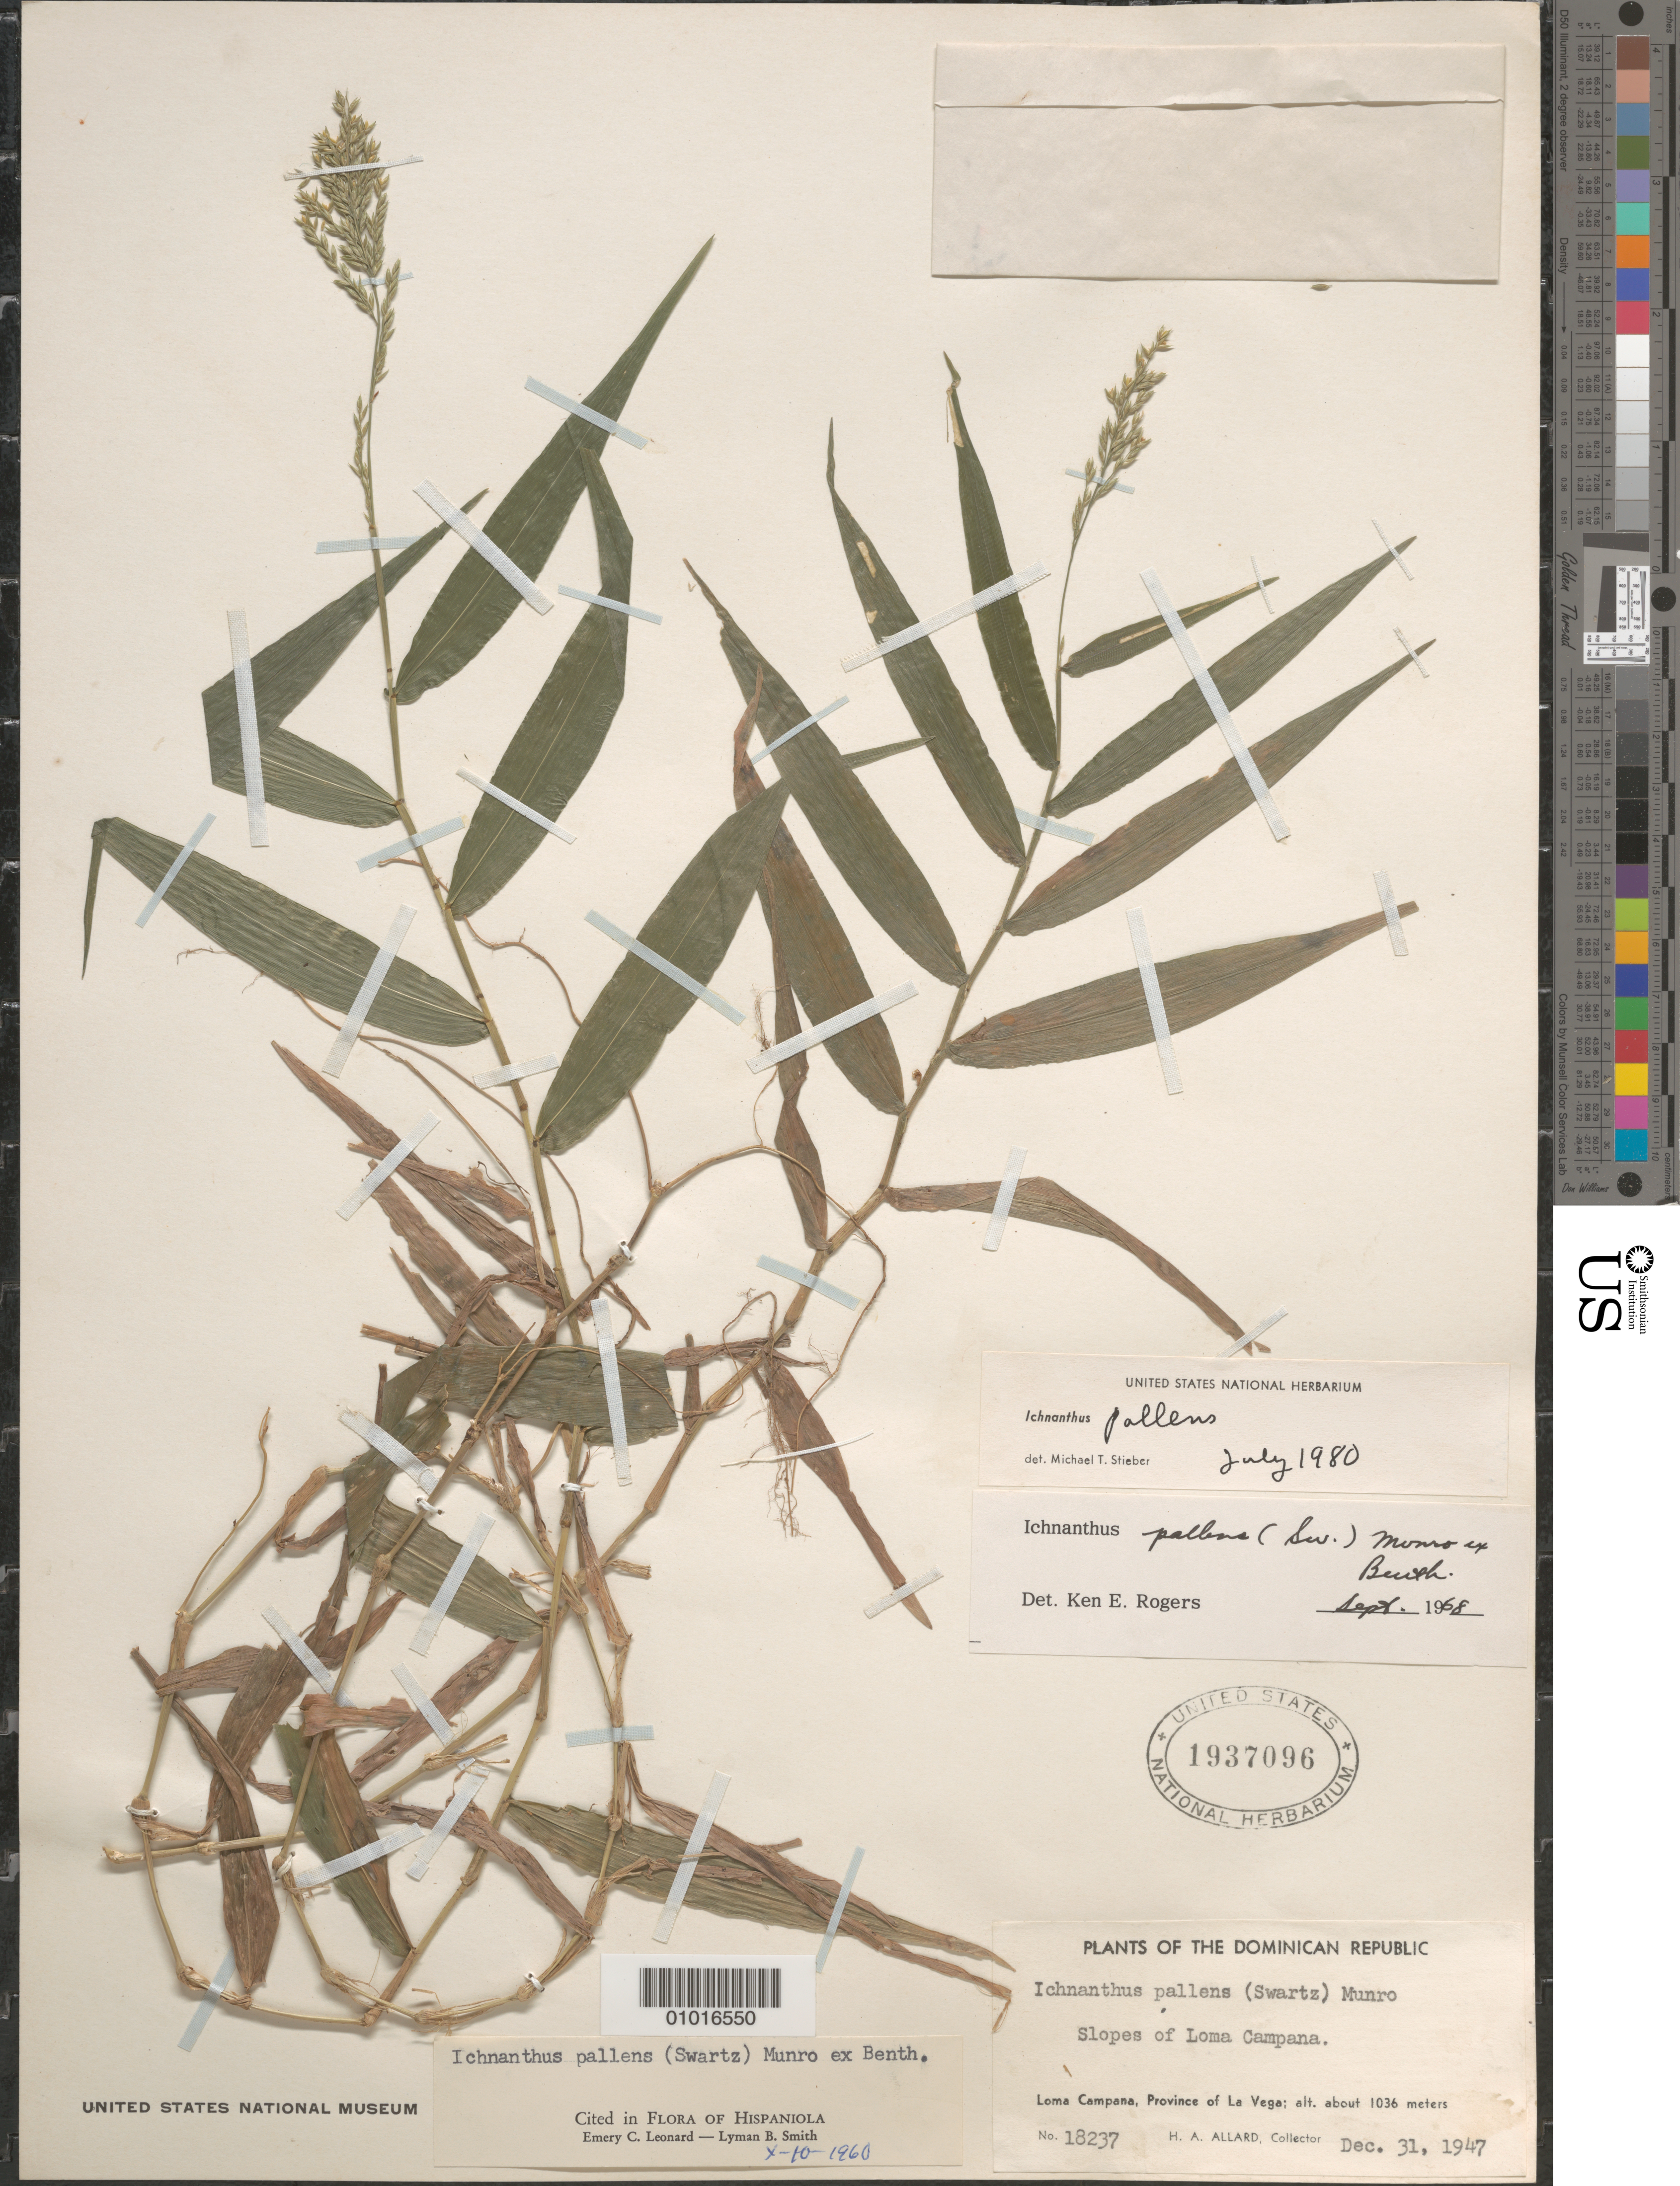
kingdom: Plantae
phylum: Tracheophyta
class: Liliopsida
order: Poales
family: Poaceae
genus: Ichnanthus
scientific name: Ichnanthus pallens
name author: (Sw.) Munro ex Benth.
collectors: H. A. Allard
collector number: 18237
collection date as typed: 31 Dec 1947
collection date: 1947-12-31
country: Dominican Republic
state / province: La Vega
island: Hispaniola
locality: Loma Compana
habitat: on slopes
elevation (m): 1036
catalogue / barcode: US 1937096